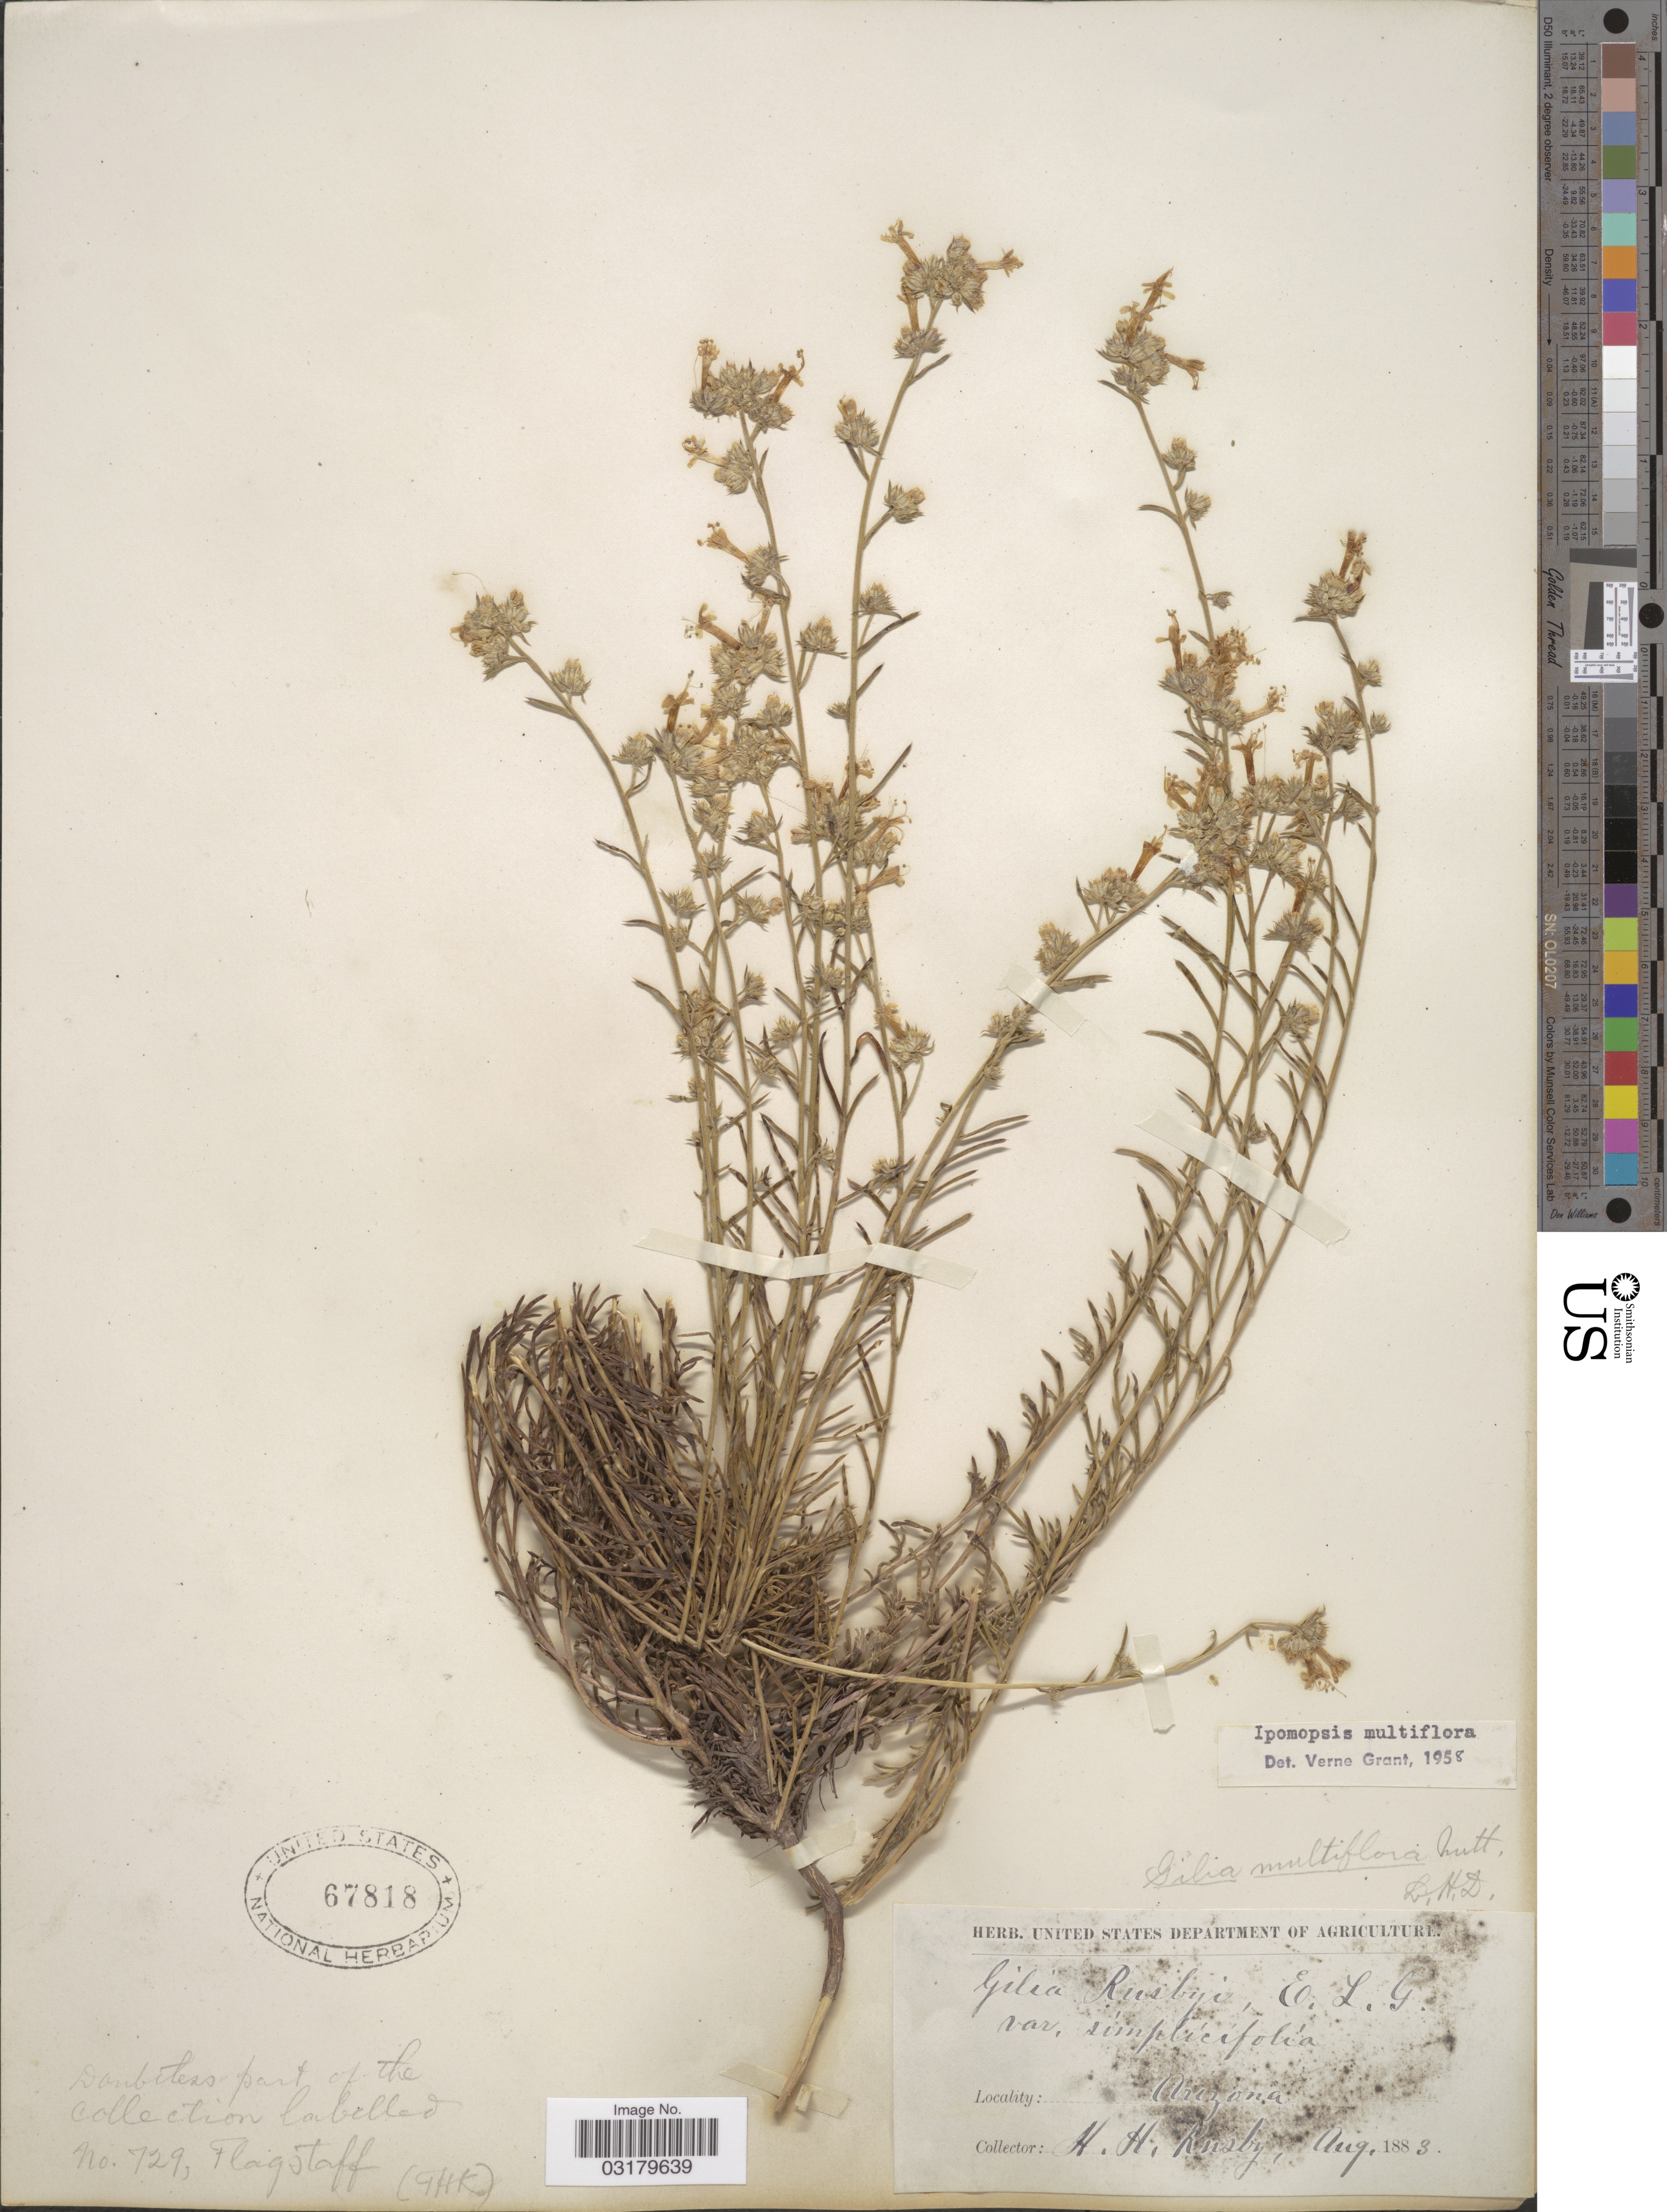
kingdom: Plantae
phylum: Tracheophyta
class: Magnoliopsida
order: Ericales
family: Polemoniaceae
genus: Ipomopsis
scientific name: Ipomopsis multiflora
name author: (Nutt.) V.E. Grant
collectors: H. H. Rusby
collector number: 729?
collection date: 1883-08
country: United States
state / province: Arizona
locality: Flagstaff [unsure placement]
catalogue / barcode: US 67818